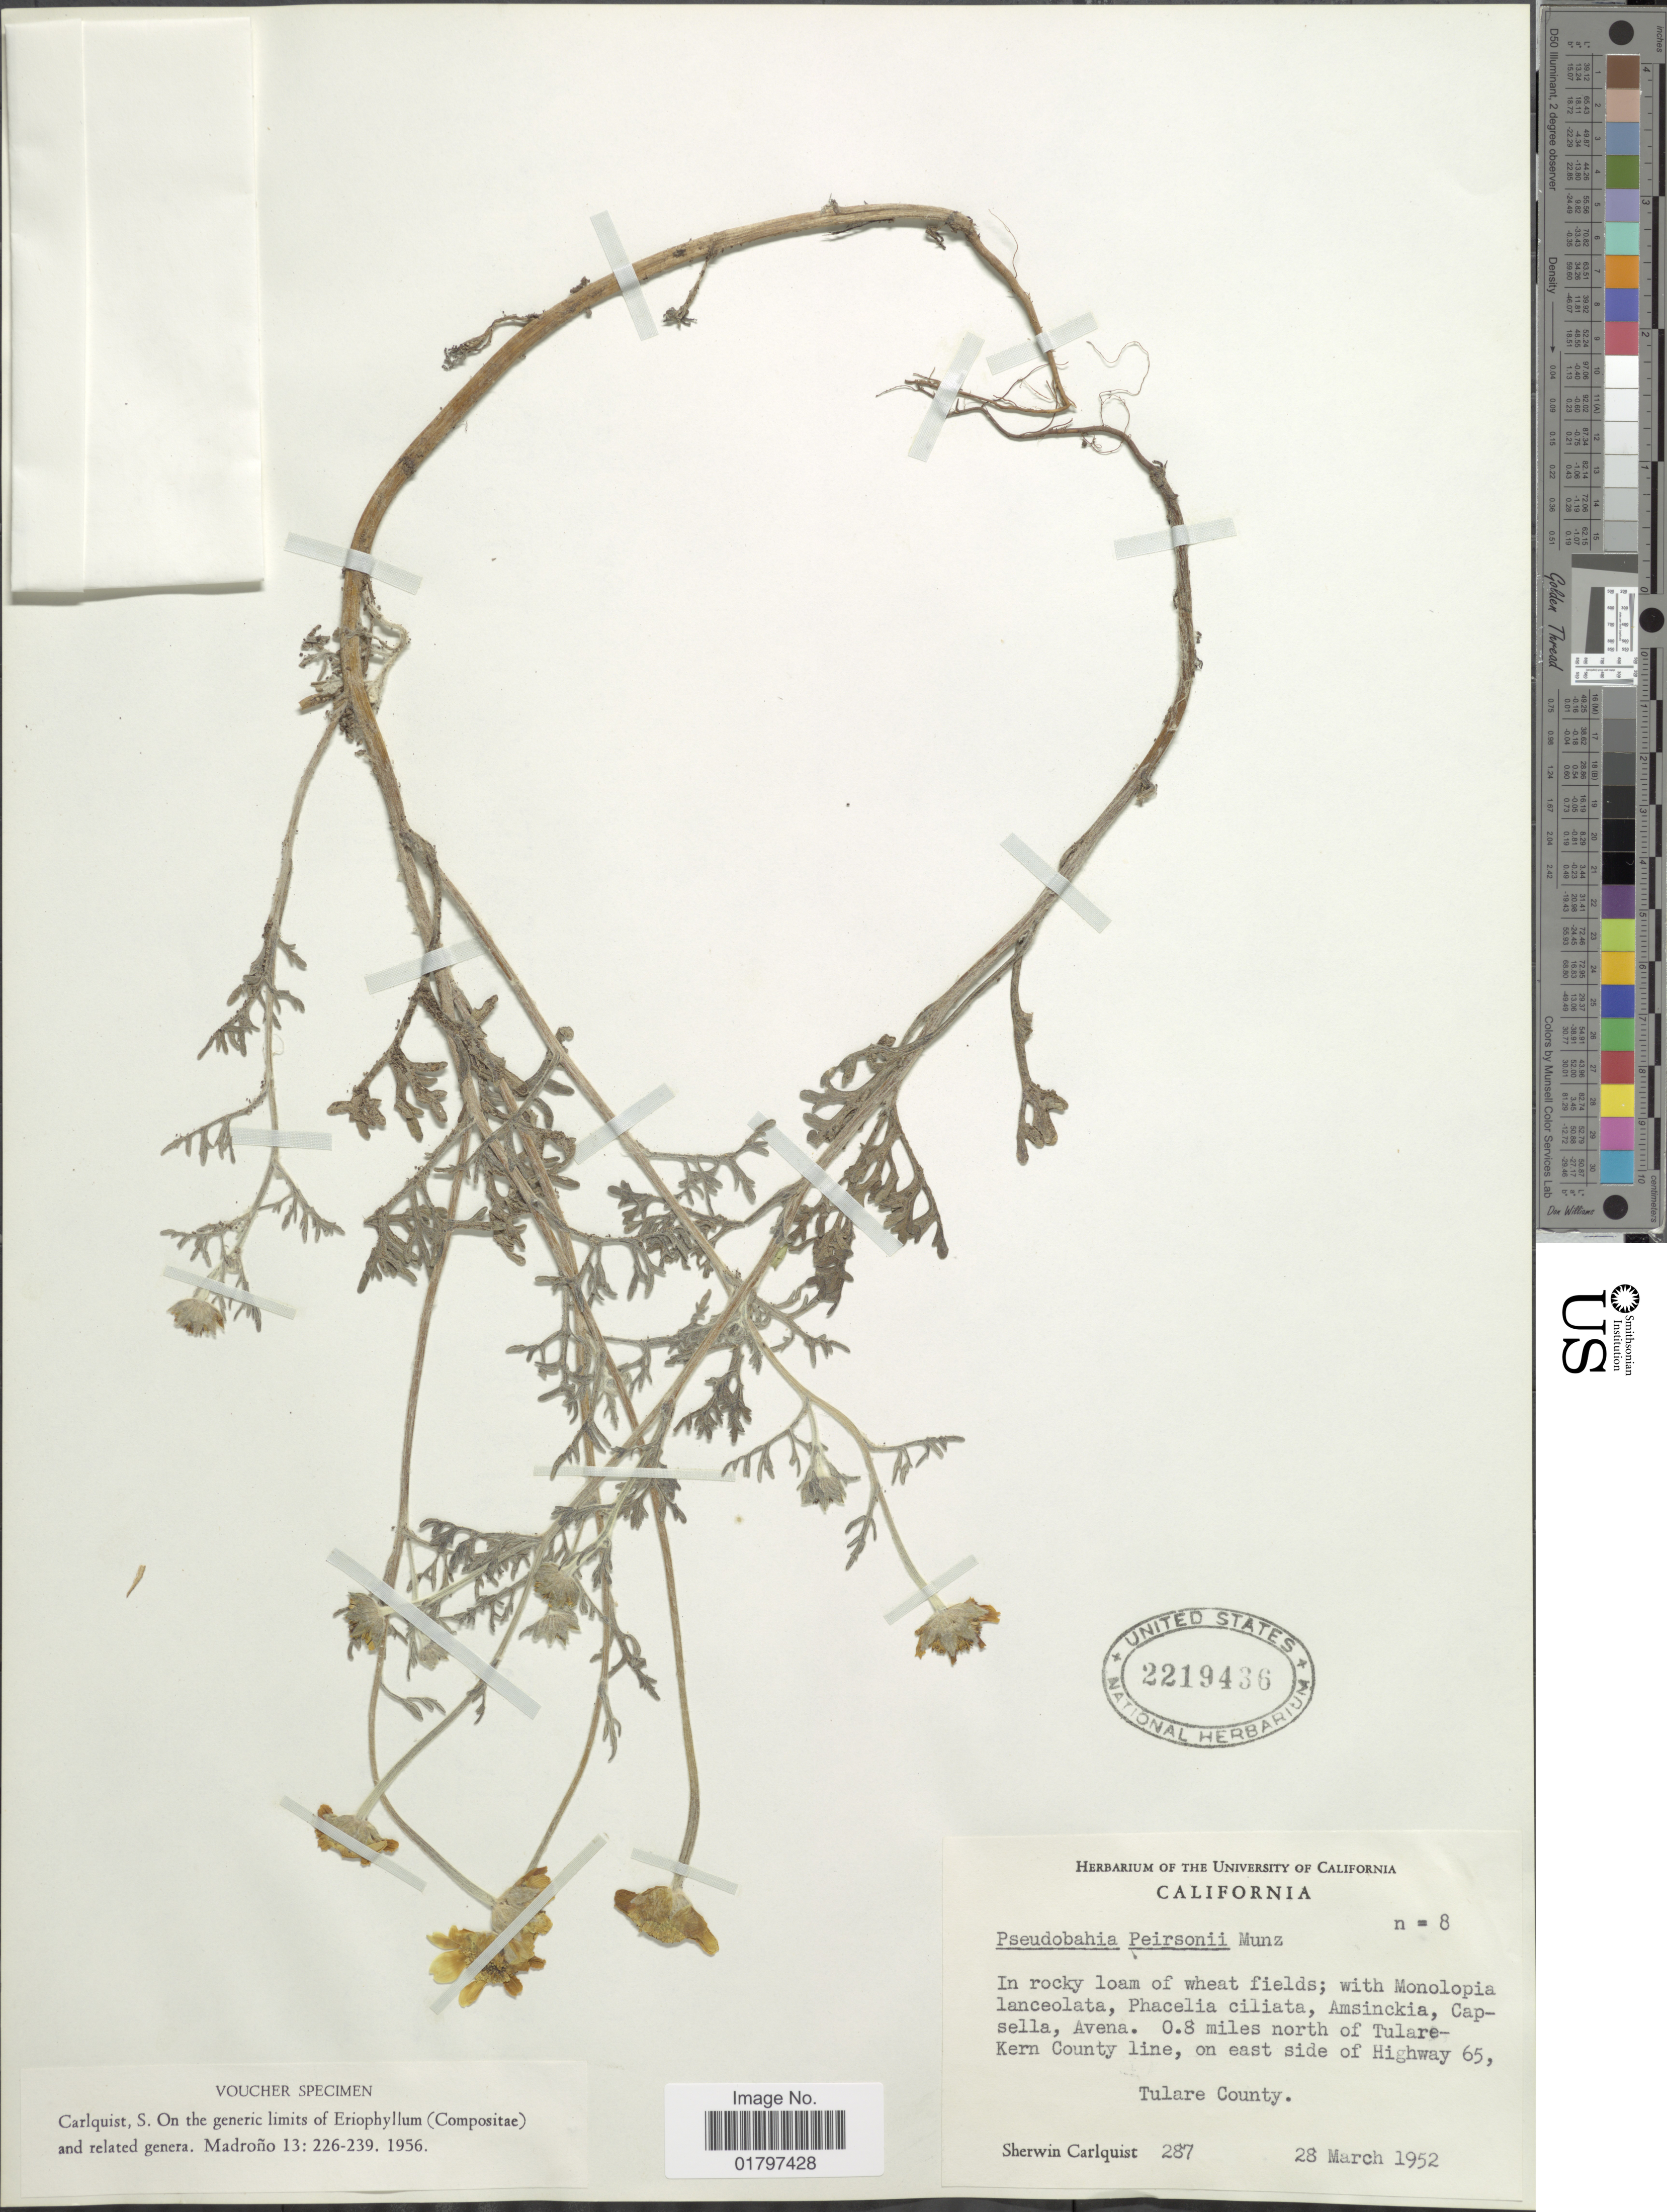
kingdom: Plantae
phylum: Tracheophyta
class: Magnoliopsida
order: Asterales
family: Asteraceae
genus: Monolopia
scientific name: Monolopia piersonii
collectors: S. Carlquist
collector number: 287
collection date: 1952-03-28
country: United States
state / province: California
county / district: Tulare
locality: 0.8 miles north of Tulare-Kern County line, on east side of Highway 65, Tulare County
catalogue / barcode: US 2219436